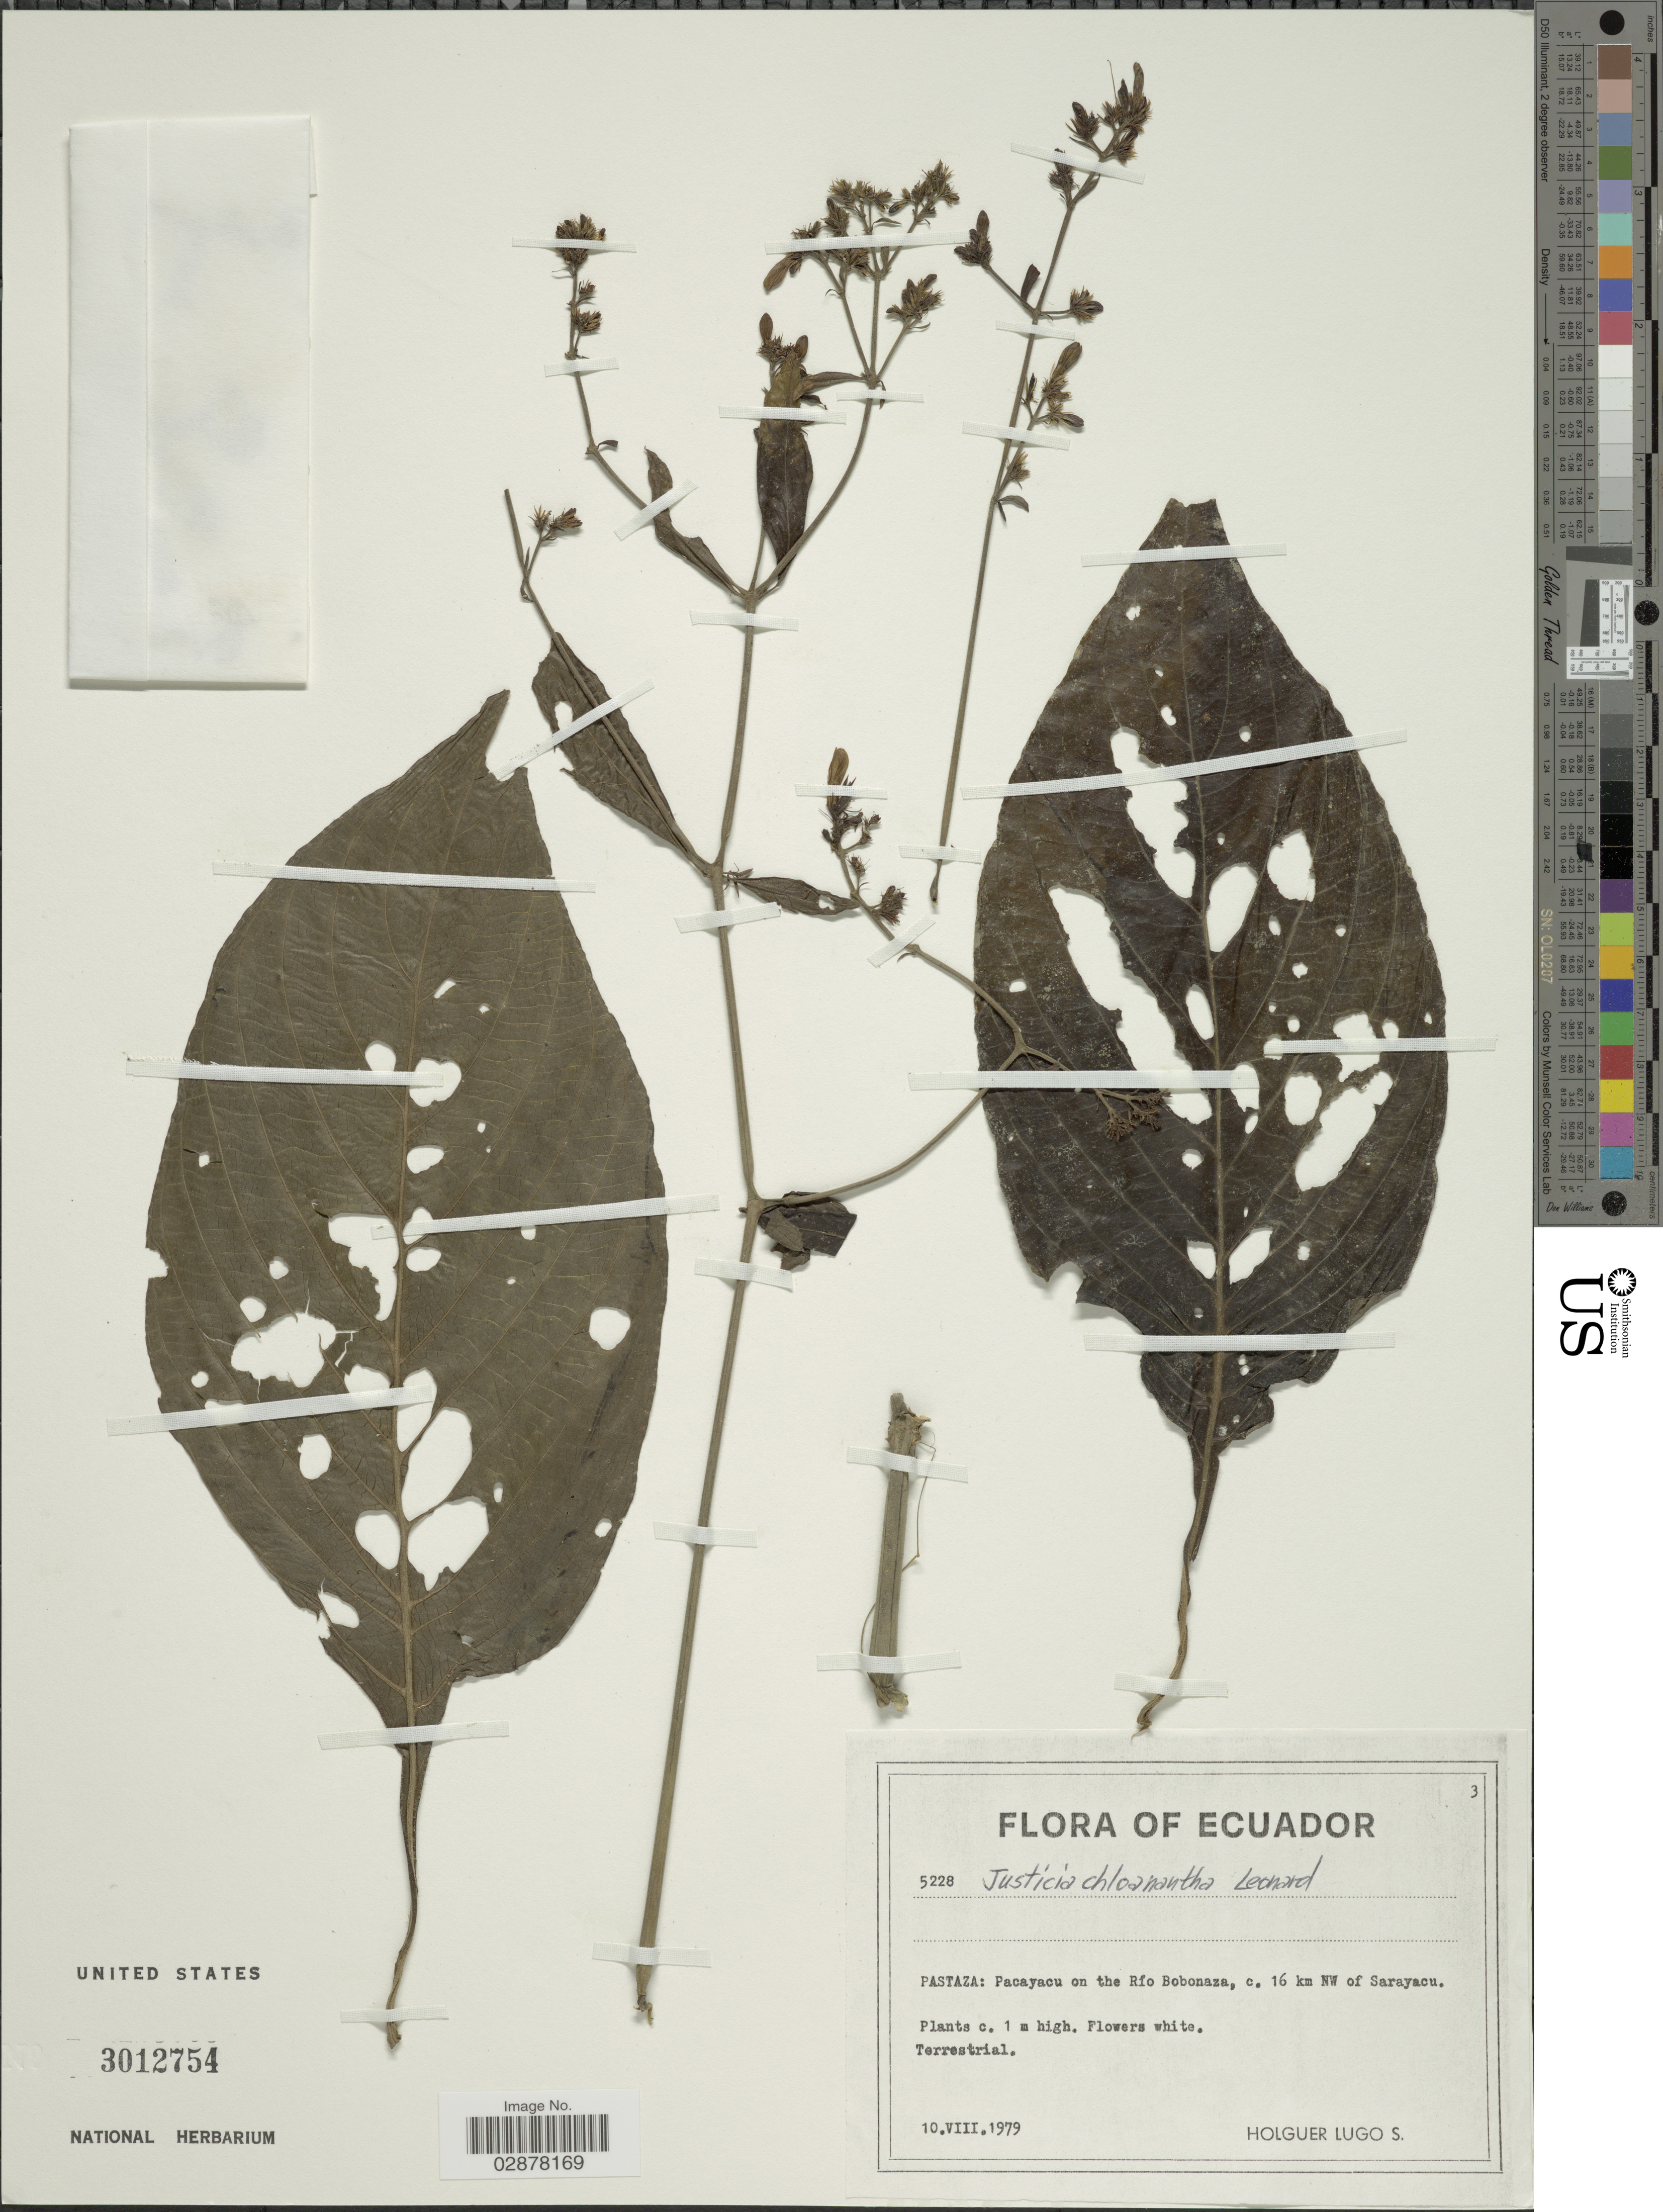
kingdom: Plantae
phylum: Tracheophyta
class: Magnoliopsida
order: Lamiales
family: Acanthaceae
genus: Justicia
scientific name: Justicia chloanantha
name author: Leonard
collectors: H. Lugo S.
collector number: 5228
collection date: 1979-08-10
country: Ecuador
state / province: Pastaza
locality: Pacayacu on the Río Bobonaza, c. 16 km NW of Sarayacu.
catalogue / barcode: US 3012754